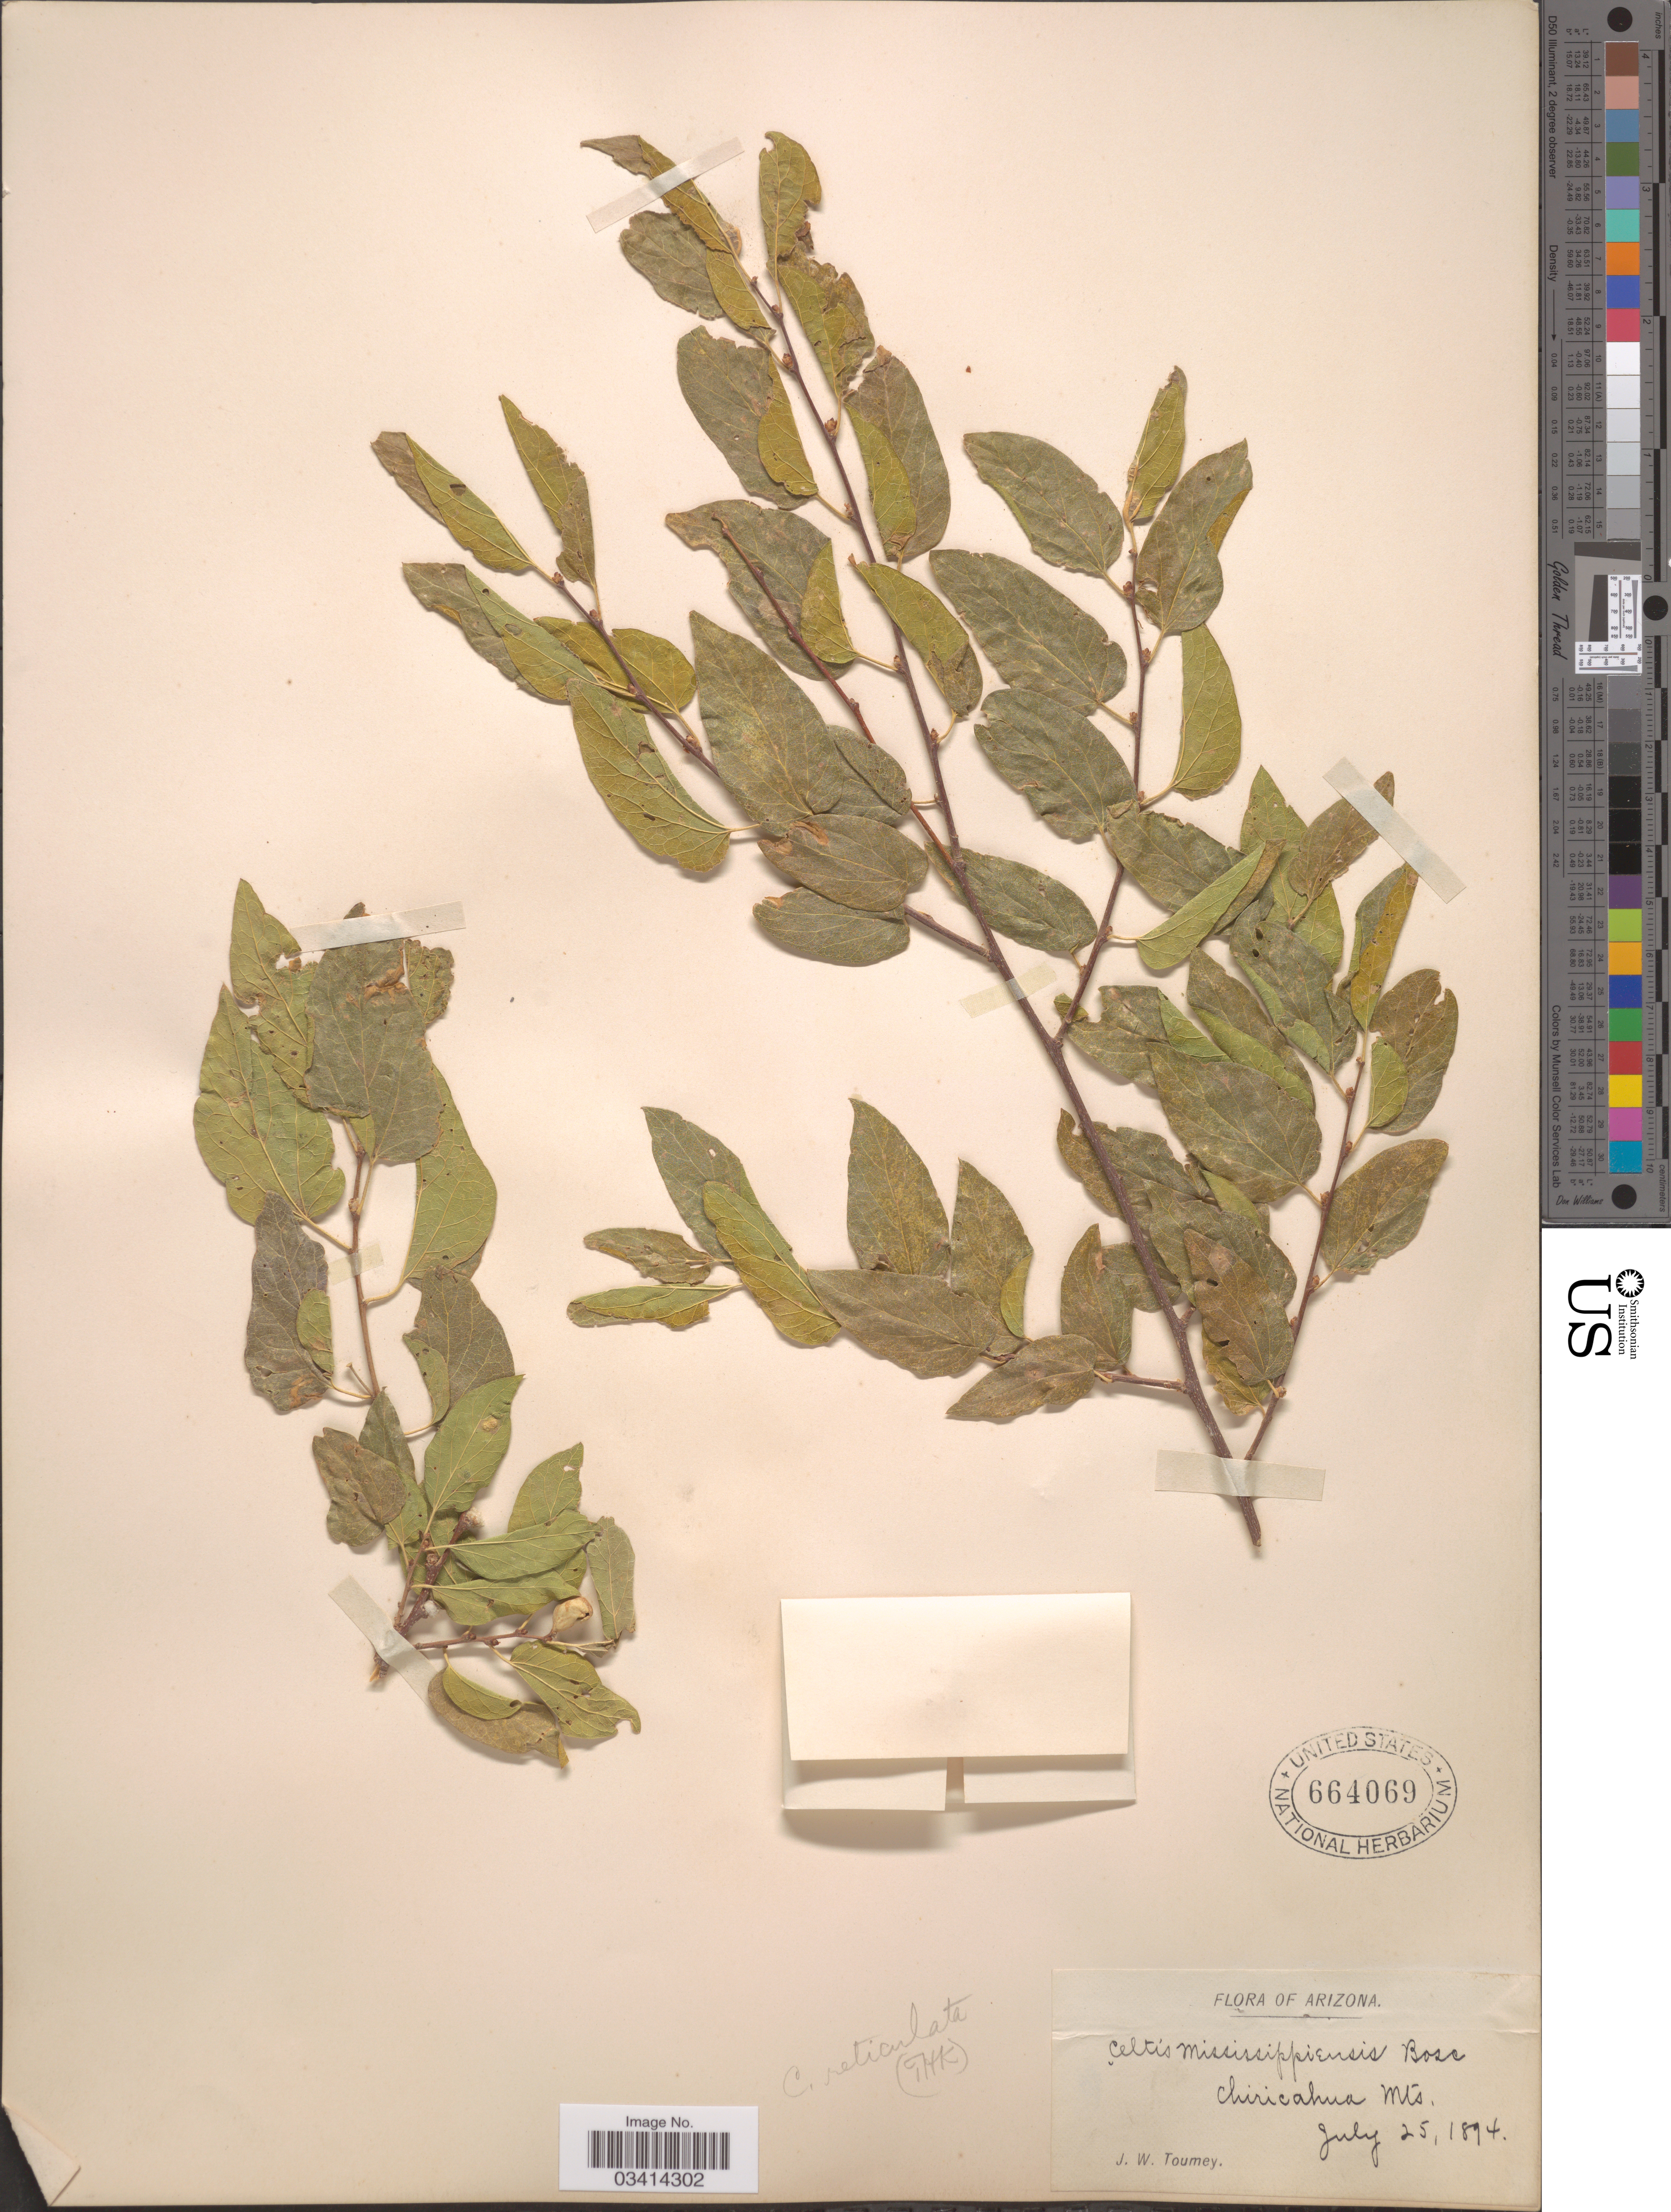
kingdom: Plantae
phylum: Tracheophyta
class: Magnoliopsida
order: Rosales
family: Cannabaceae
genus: Celtis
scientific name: Celtis reticulata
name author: Torr.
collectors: J. W. Toumey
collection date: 1894-07-25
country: United States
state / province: Arizona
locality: Chiricahua Mts.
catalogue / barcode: US 664069